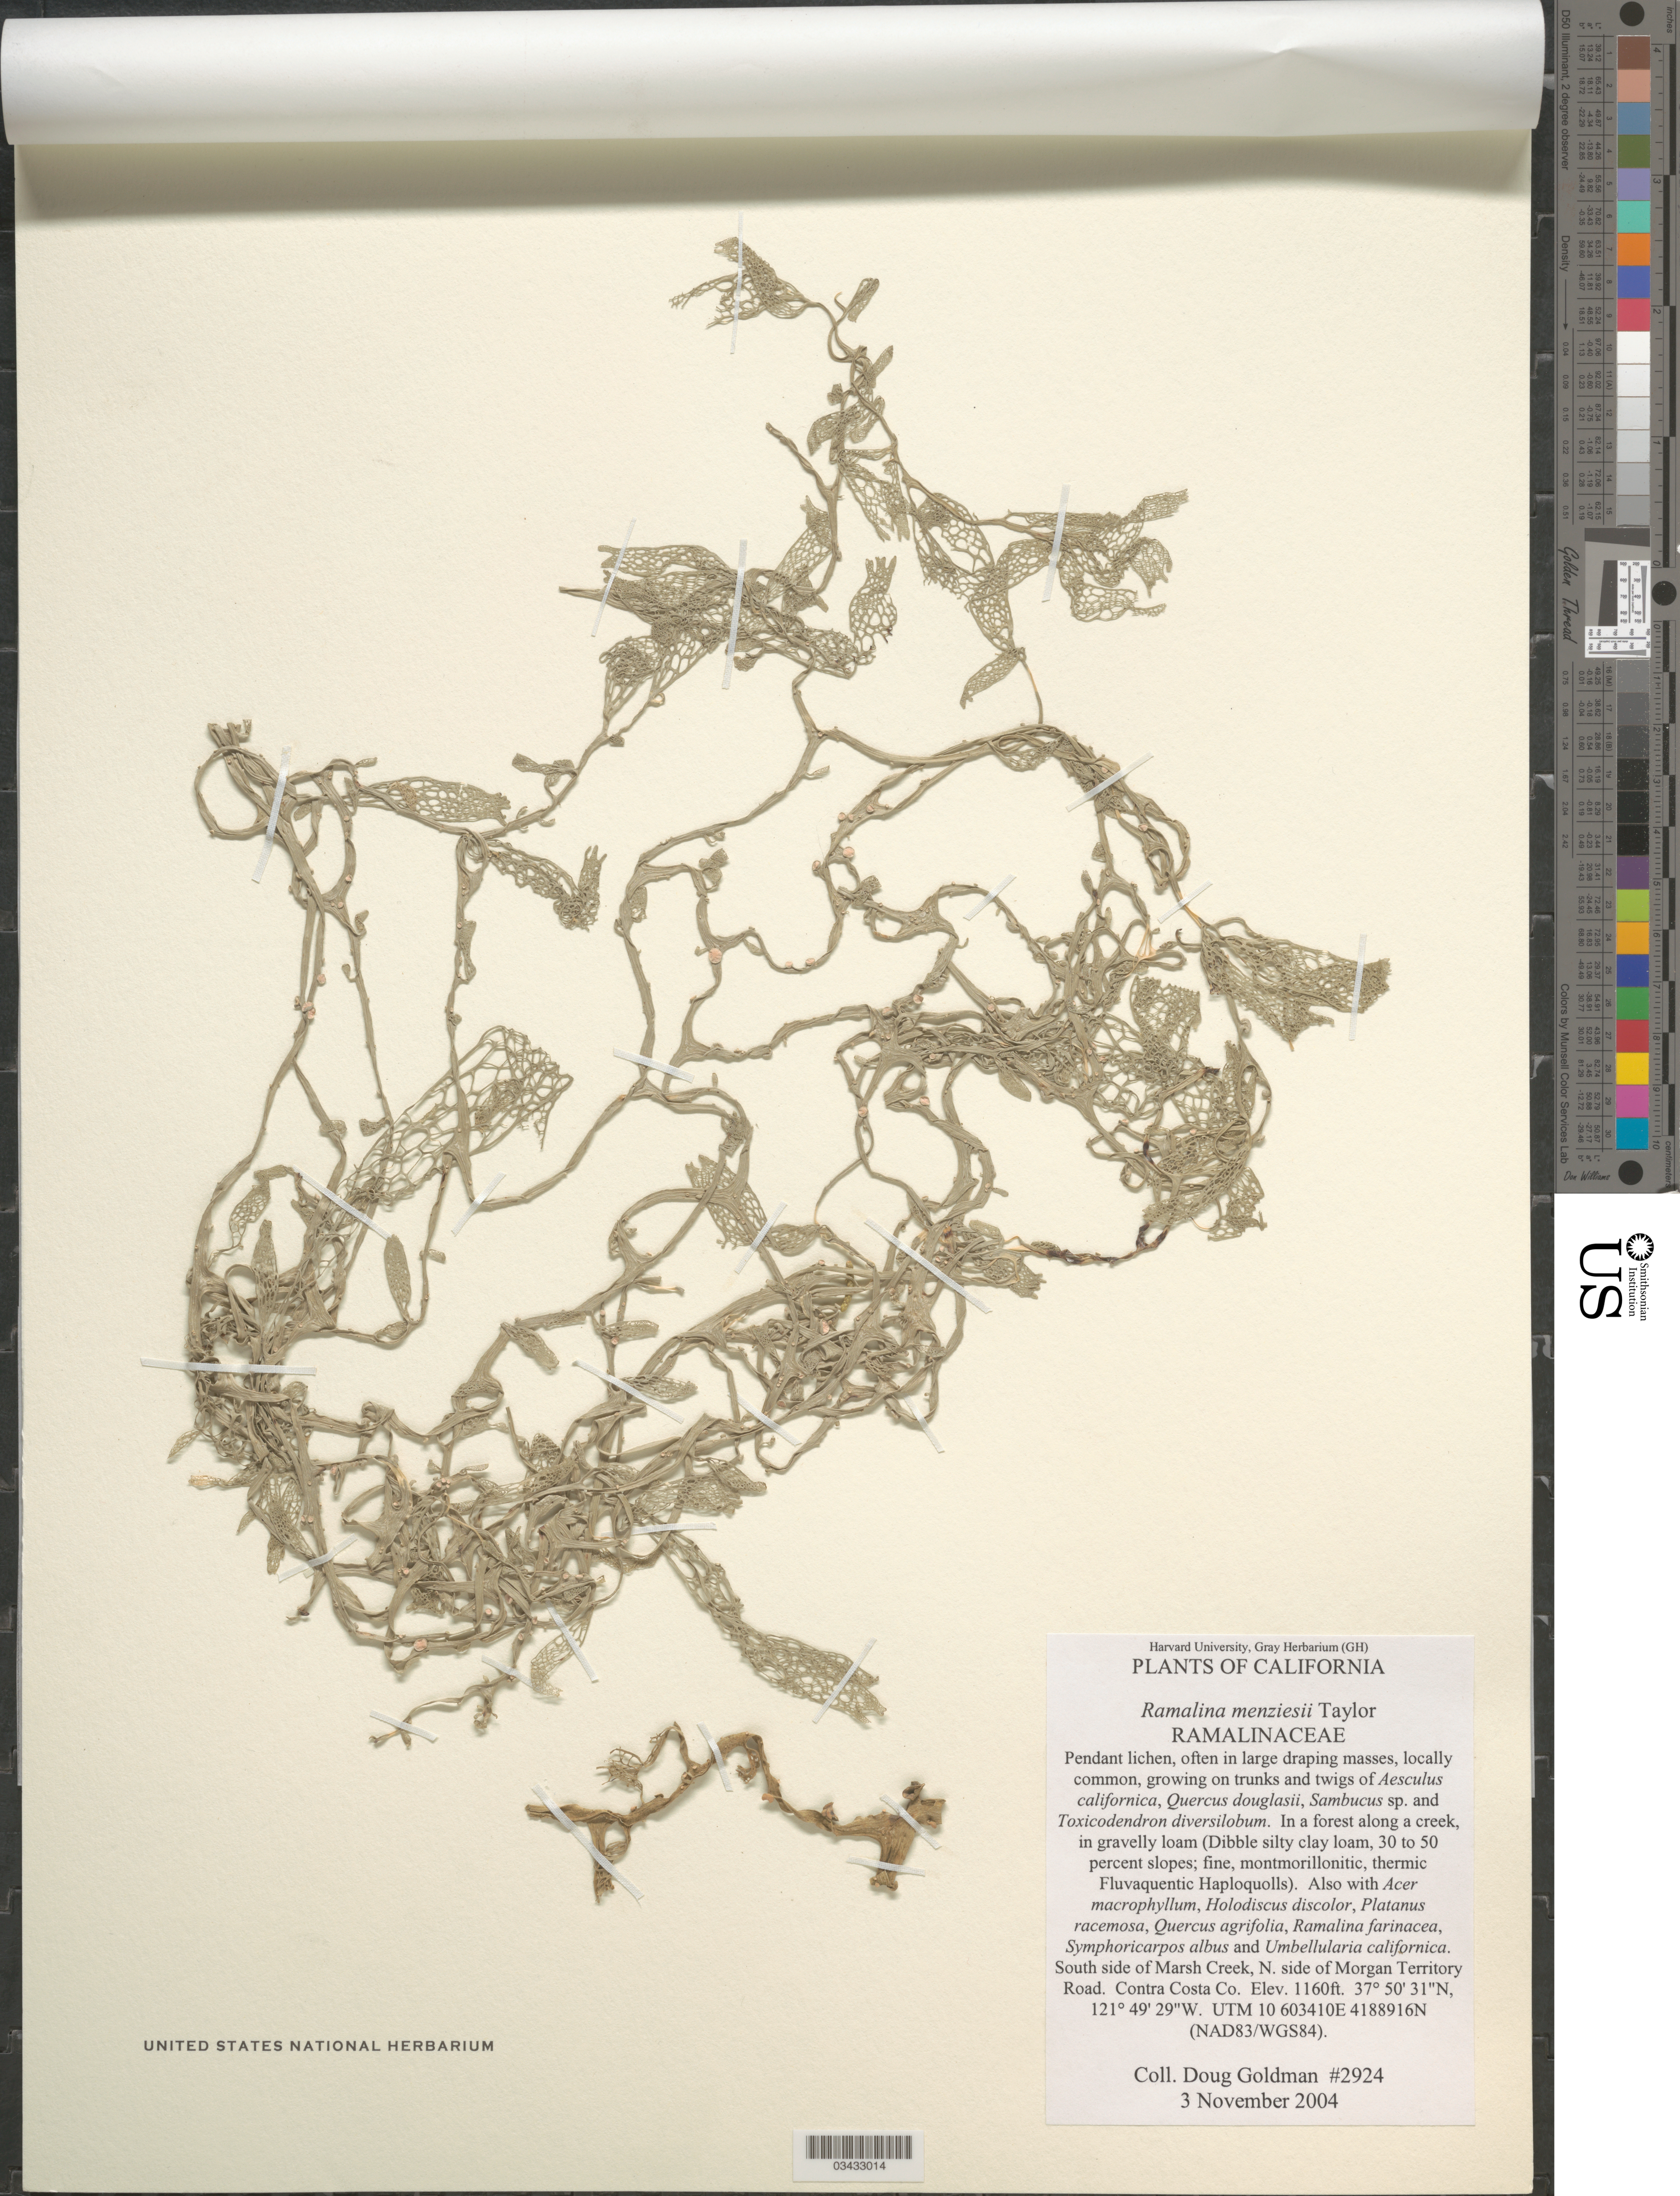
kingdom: Fungi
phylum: Ascomycota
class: Lecanoromycetes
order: Lecanorales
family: Ramalinaceae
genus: Ramalina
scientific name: Ramalina menziesii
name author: T. Taylor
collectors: D. Goldman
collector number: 2924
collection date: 2004-11-03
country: United States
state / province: California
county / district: Contra Costa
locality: S side of Marsh Creek, N side of Morgan Territory Road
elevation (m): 354